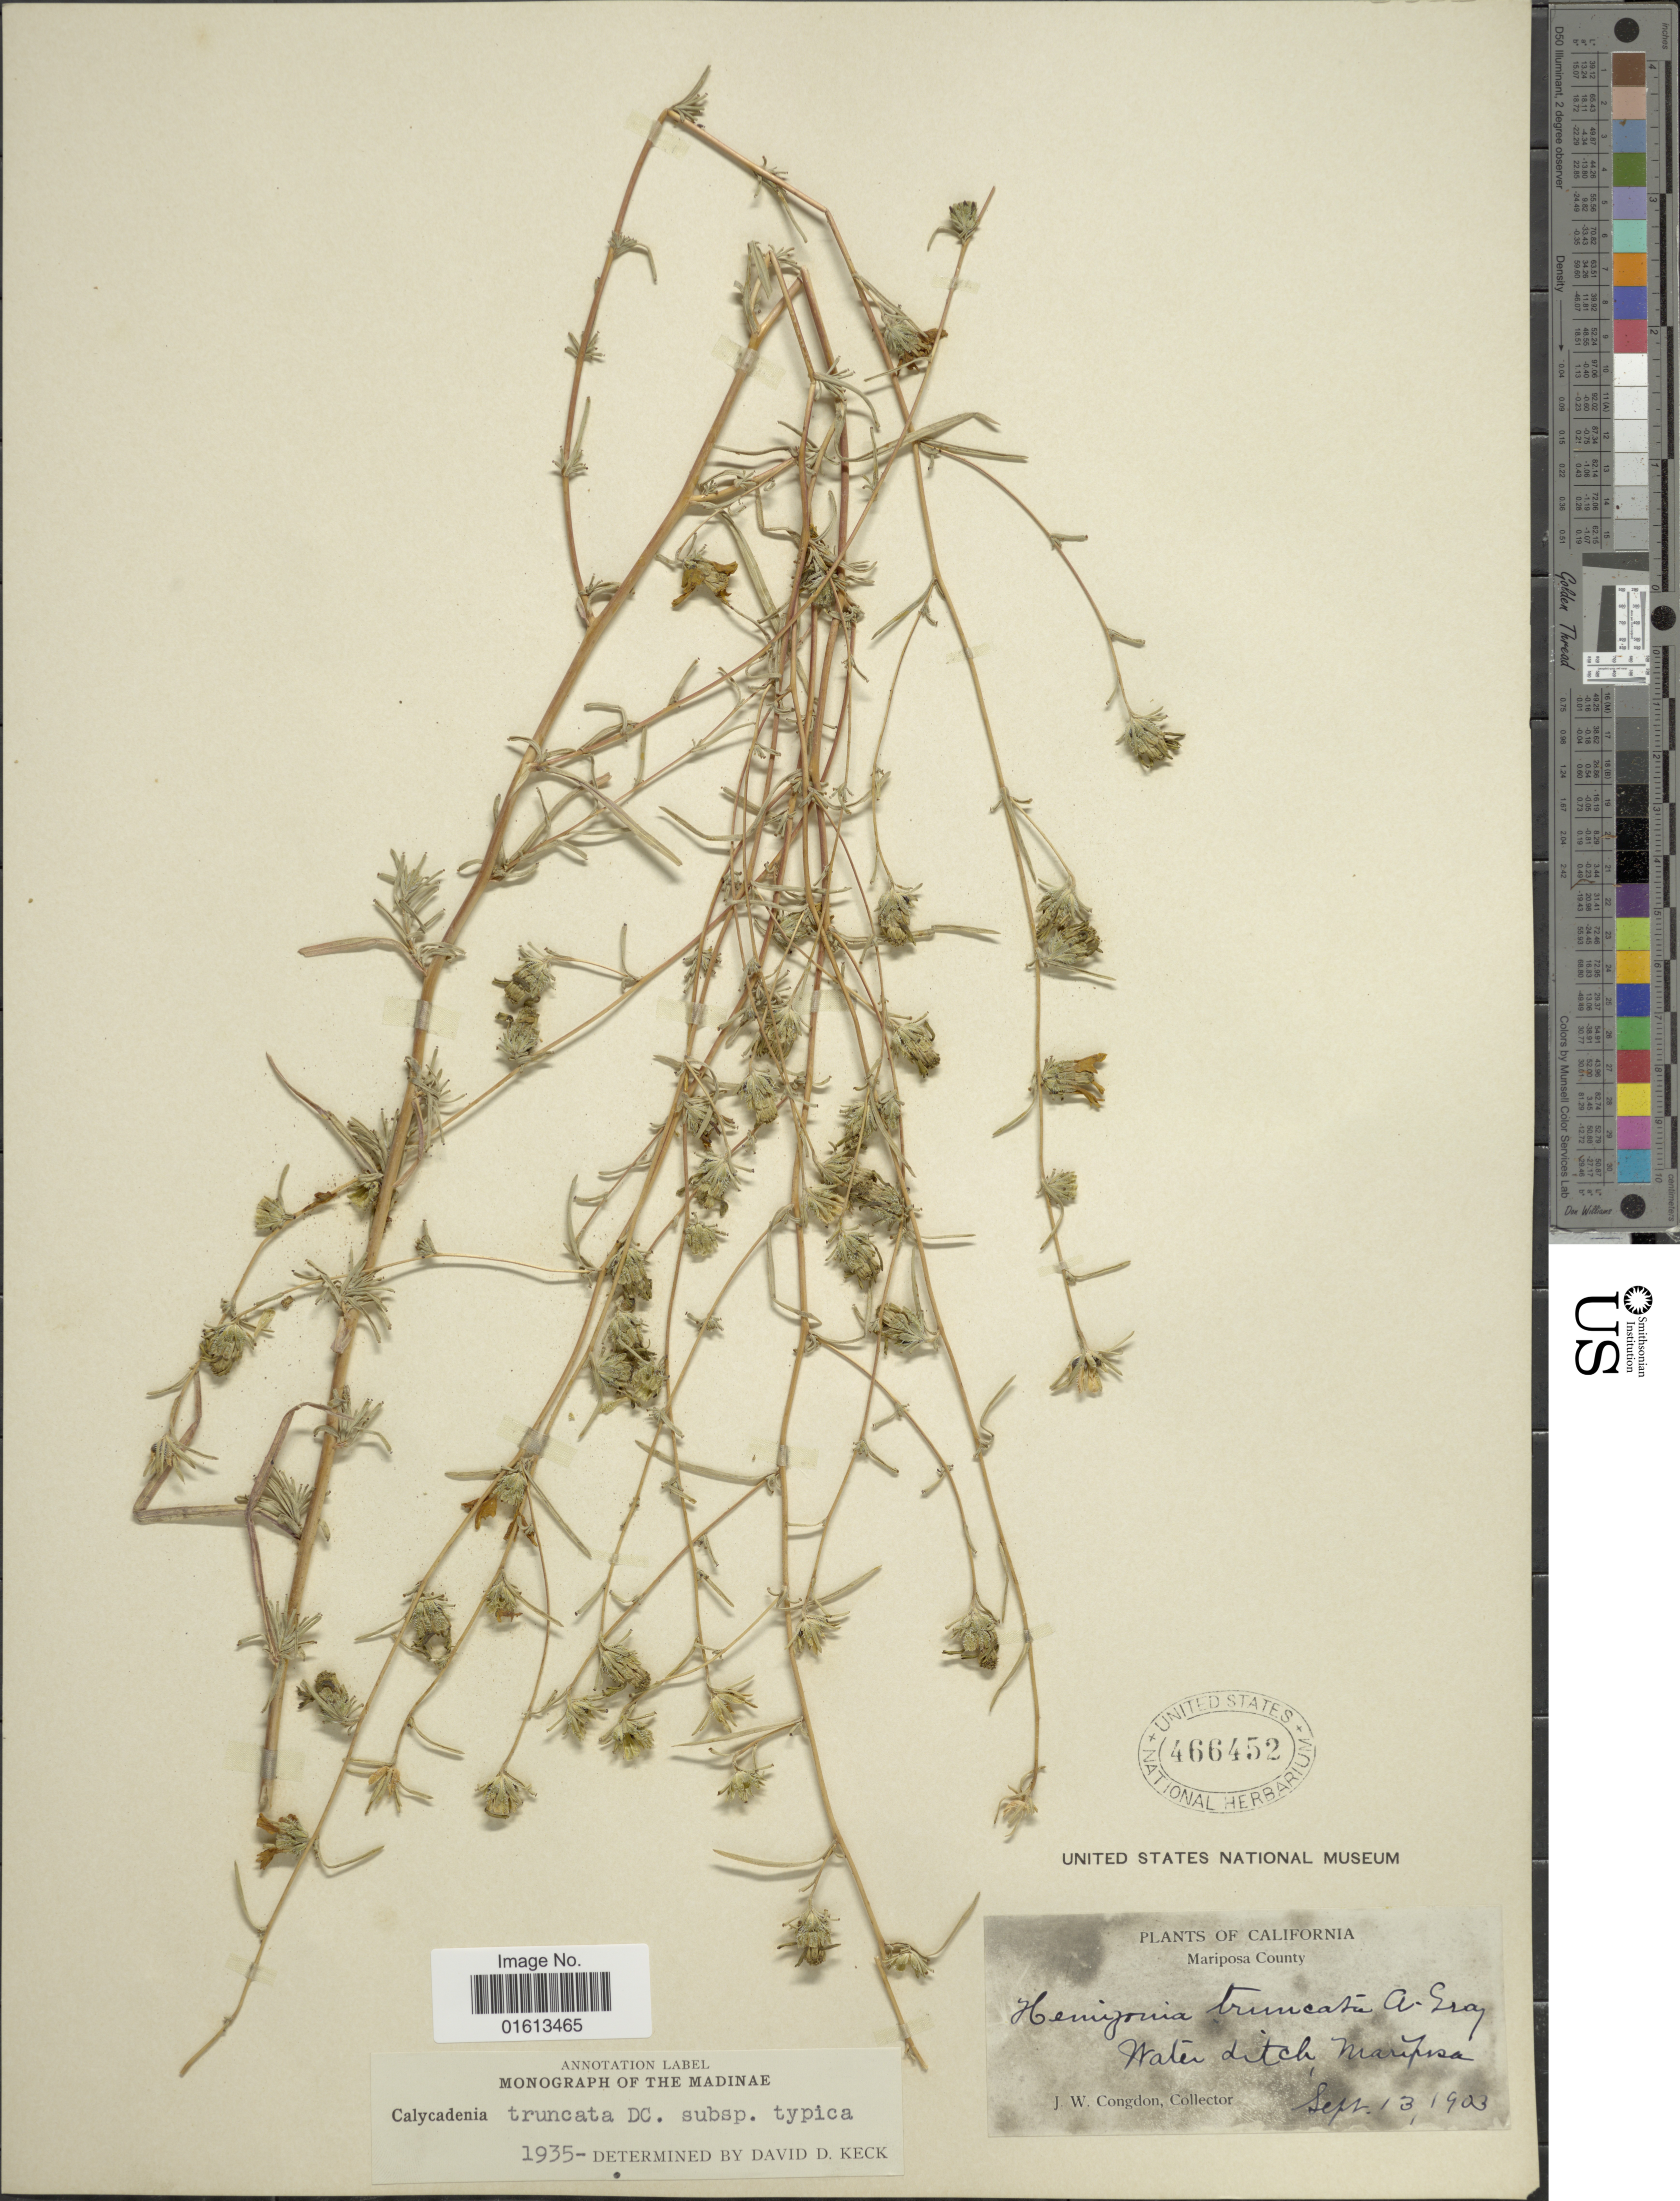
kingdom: Plantae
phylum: Tracheophyta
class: Magnoliopsida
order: Asterales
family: Asteraceae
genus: Calycadenia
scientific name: Calycadenia truncata subsp. truncata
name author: DC.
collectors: J. W. Congdon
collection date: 1903-09-13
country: United States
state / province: California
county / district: Mariposa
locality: Mariposa County, Water ditch, Mariposa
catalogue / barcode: US 466452